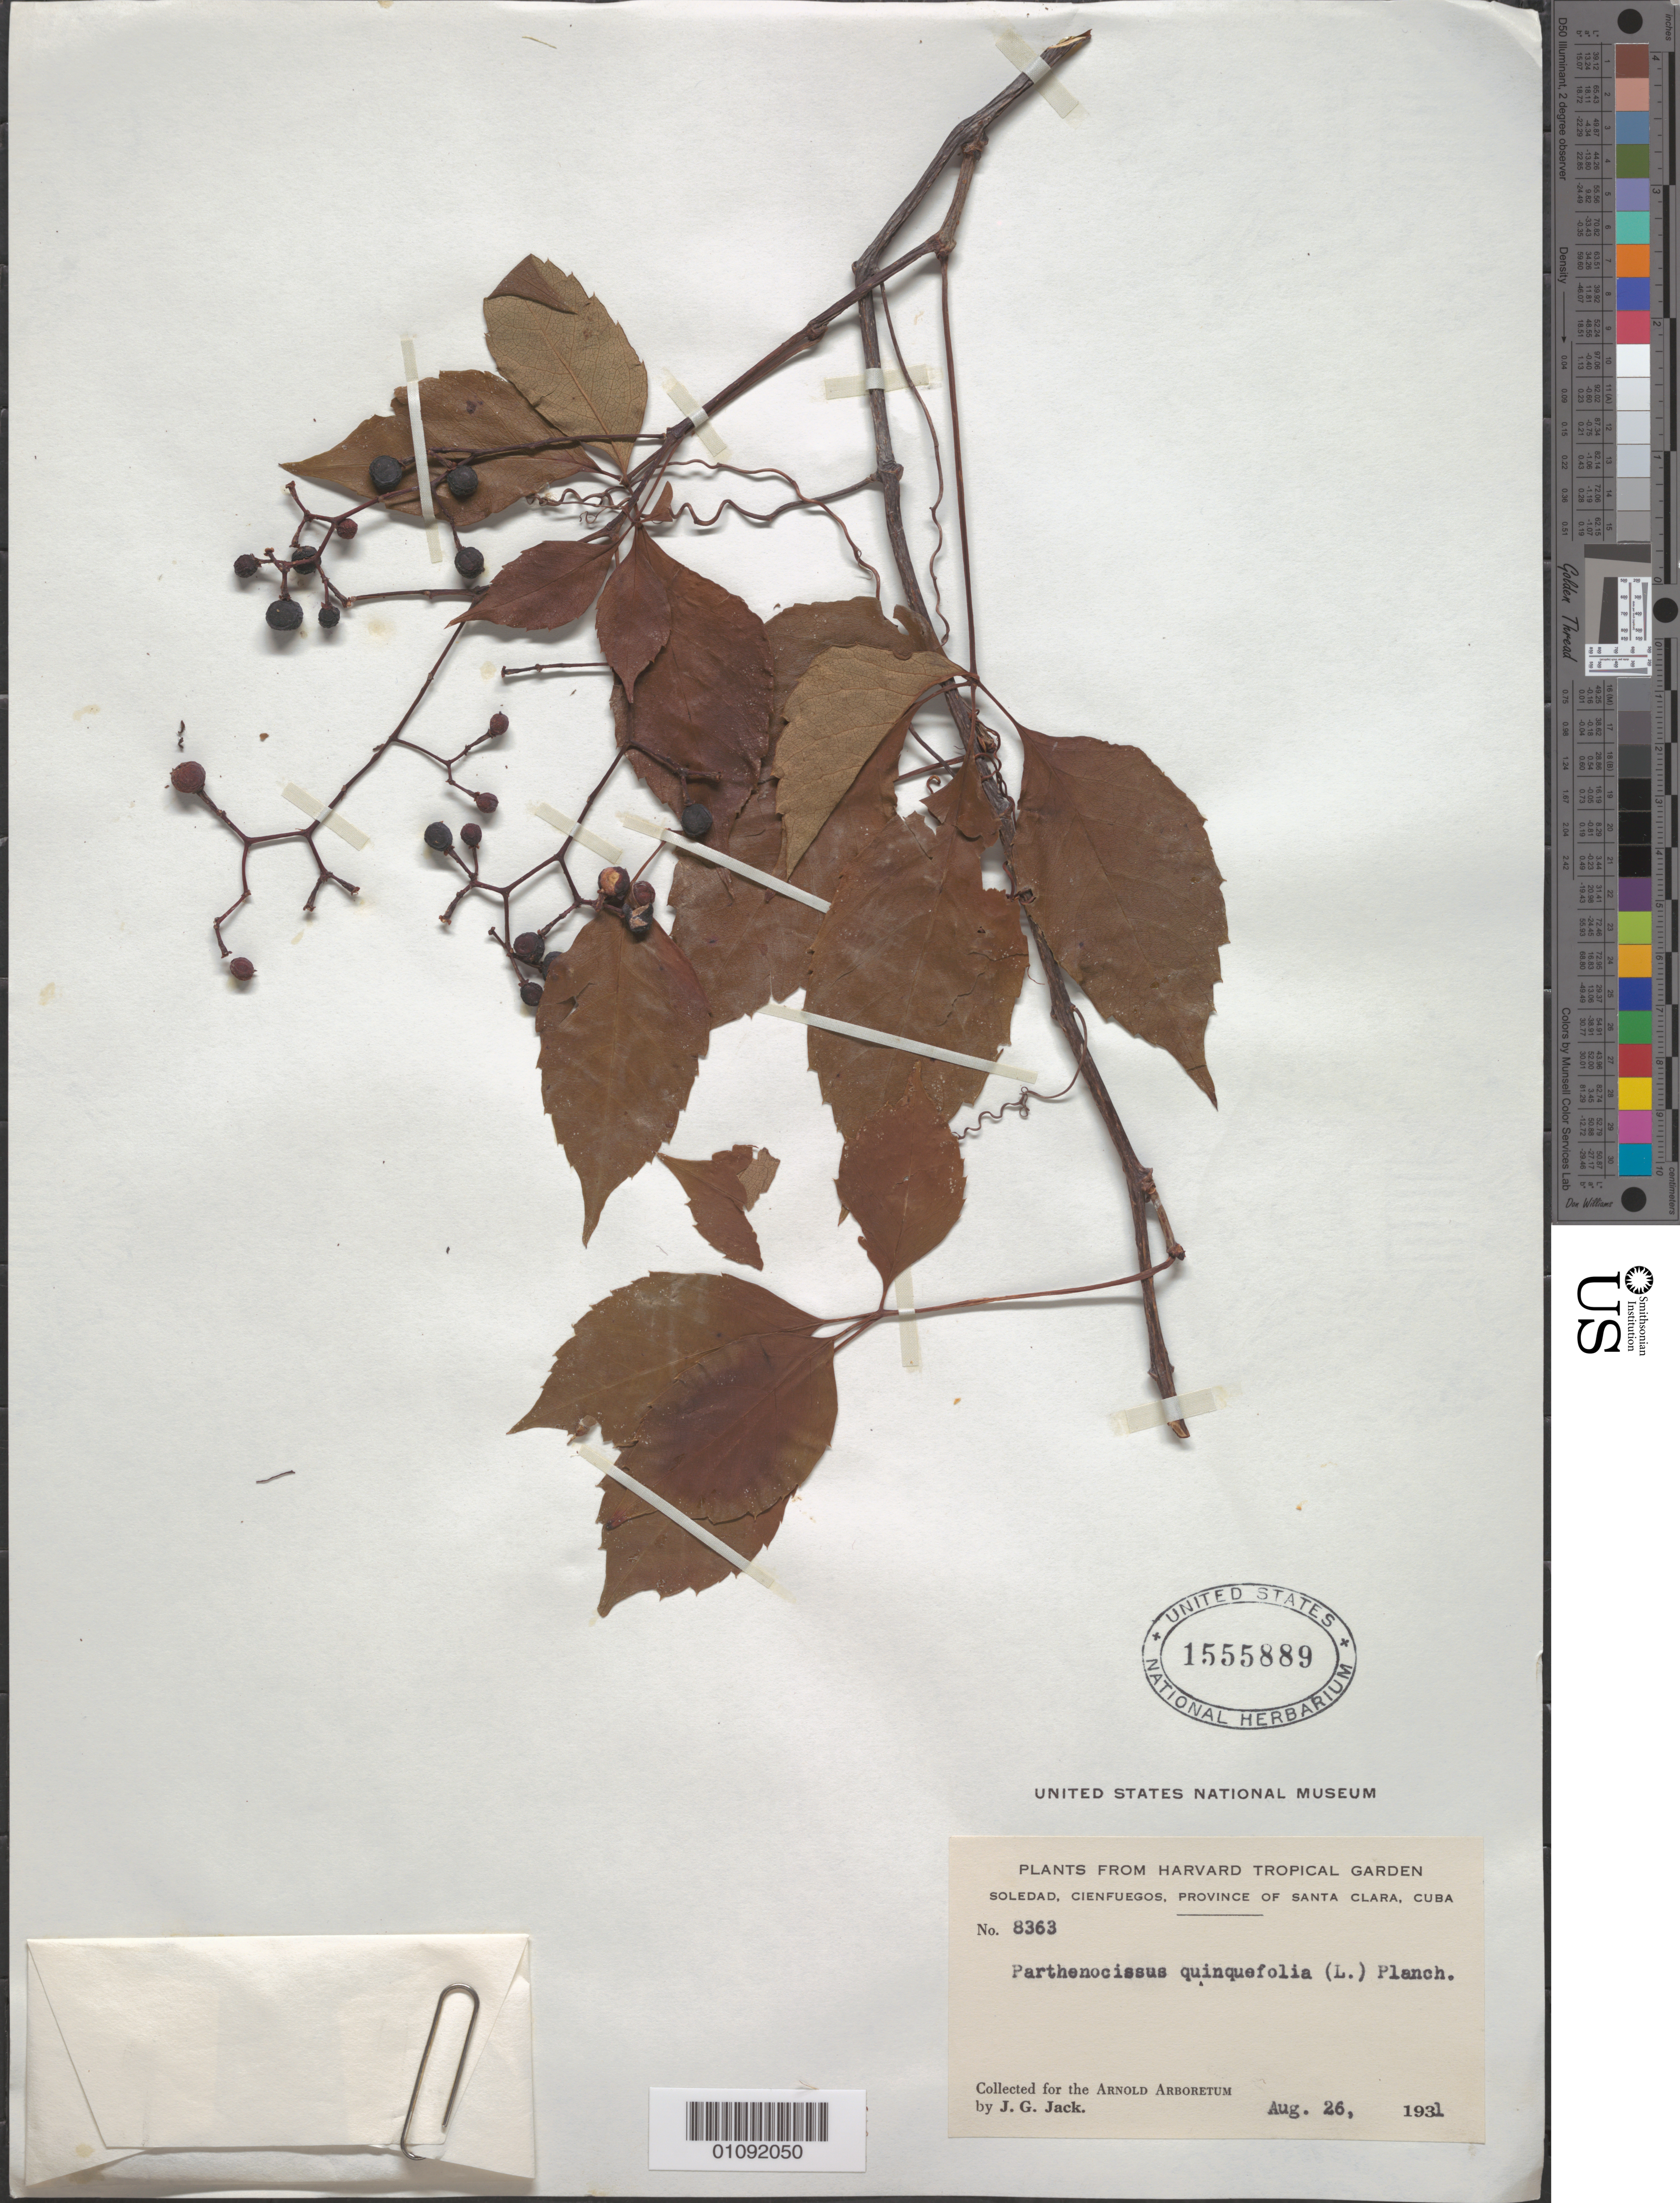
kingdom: Plantae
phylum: Tracheophyta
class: Magnoliopsida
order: Vitales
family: Vitaceae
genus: Parthenocissus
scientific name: Parthenocissus quinquefolia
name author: (L.) Planch.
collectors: J. G. Jack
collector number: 8363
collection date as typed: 26 Aug 1931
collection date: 1931-08-26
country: Cuba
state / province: Cienfuegos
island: Cuba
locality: Plants from Harvard Tropical Garden, Soledad, Cienfuegos, Province of Santa Clara, Cuba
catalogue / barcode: US 1555889